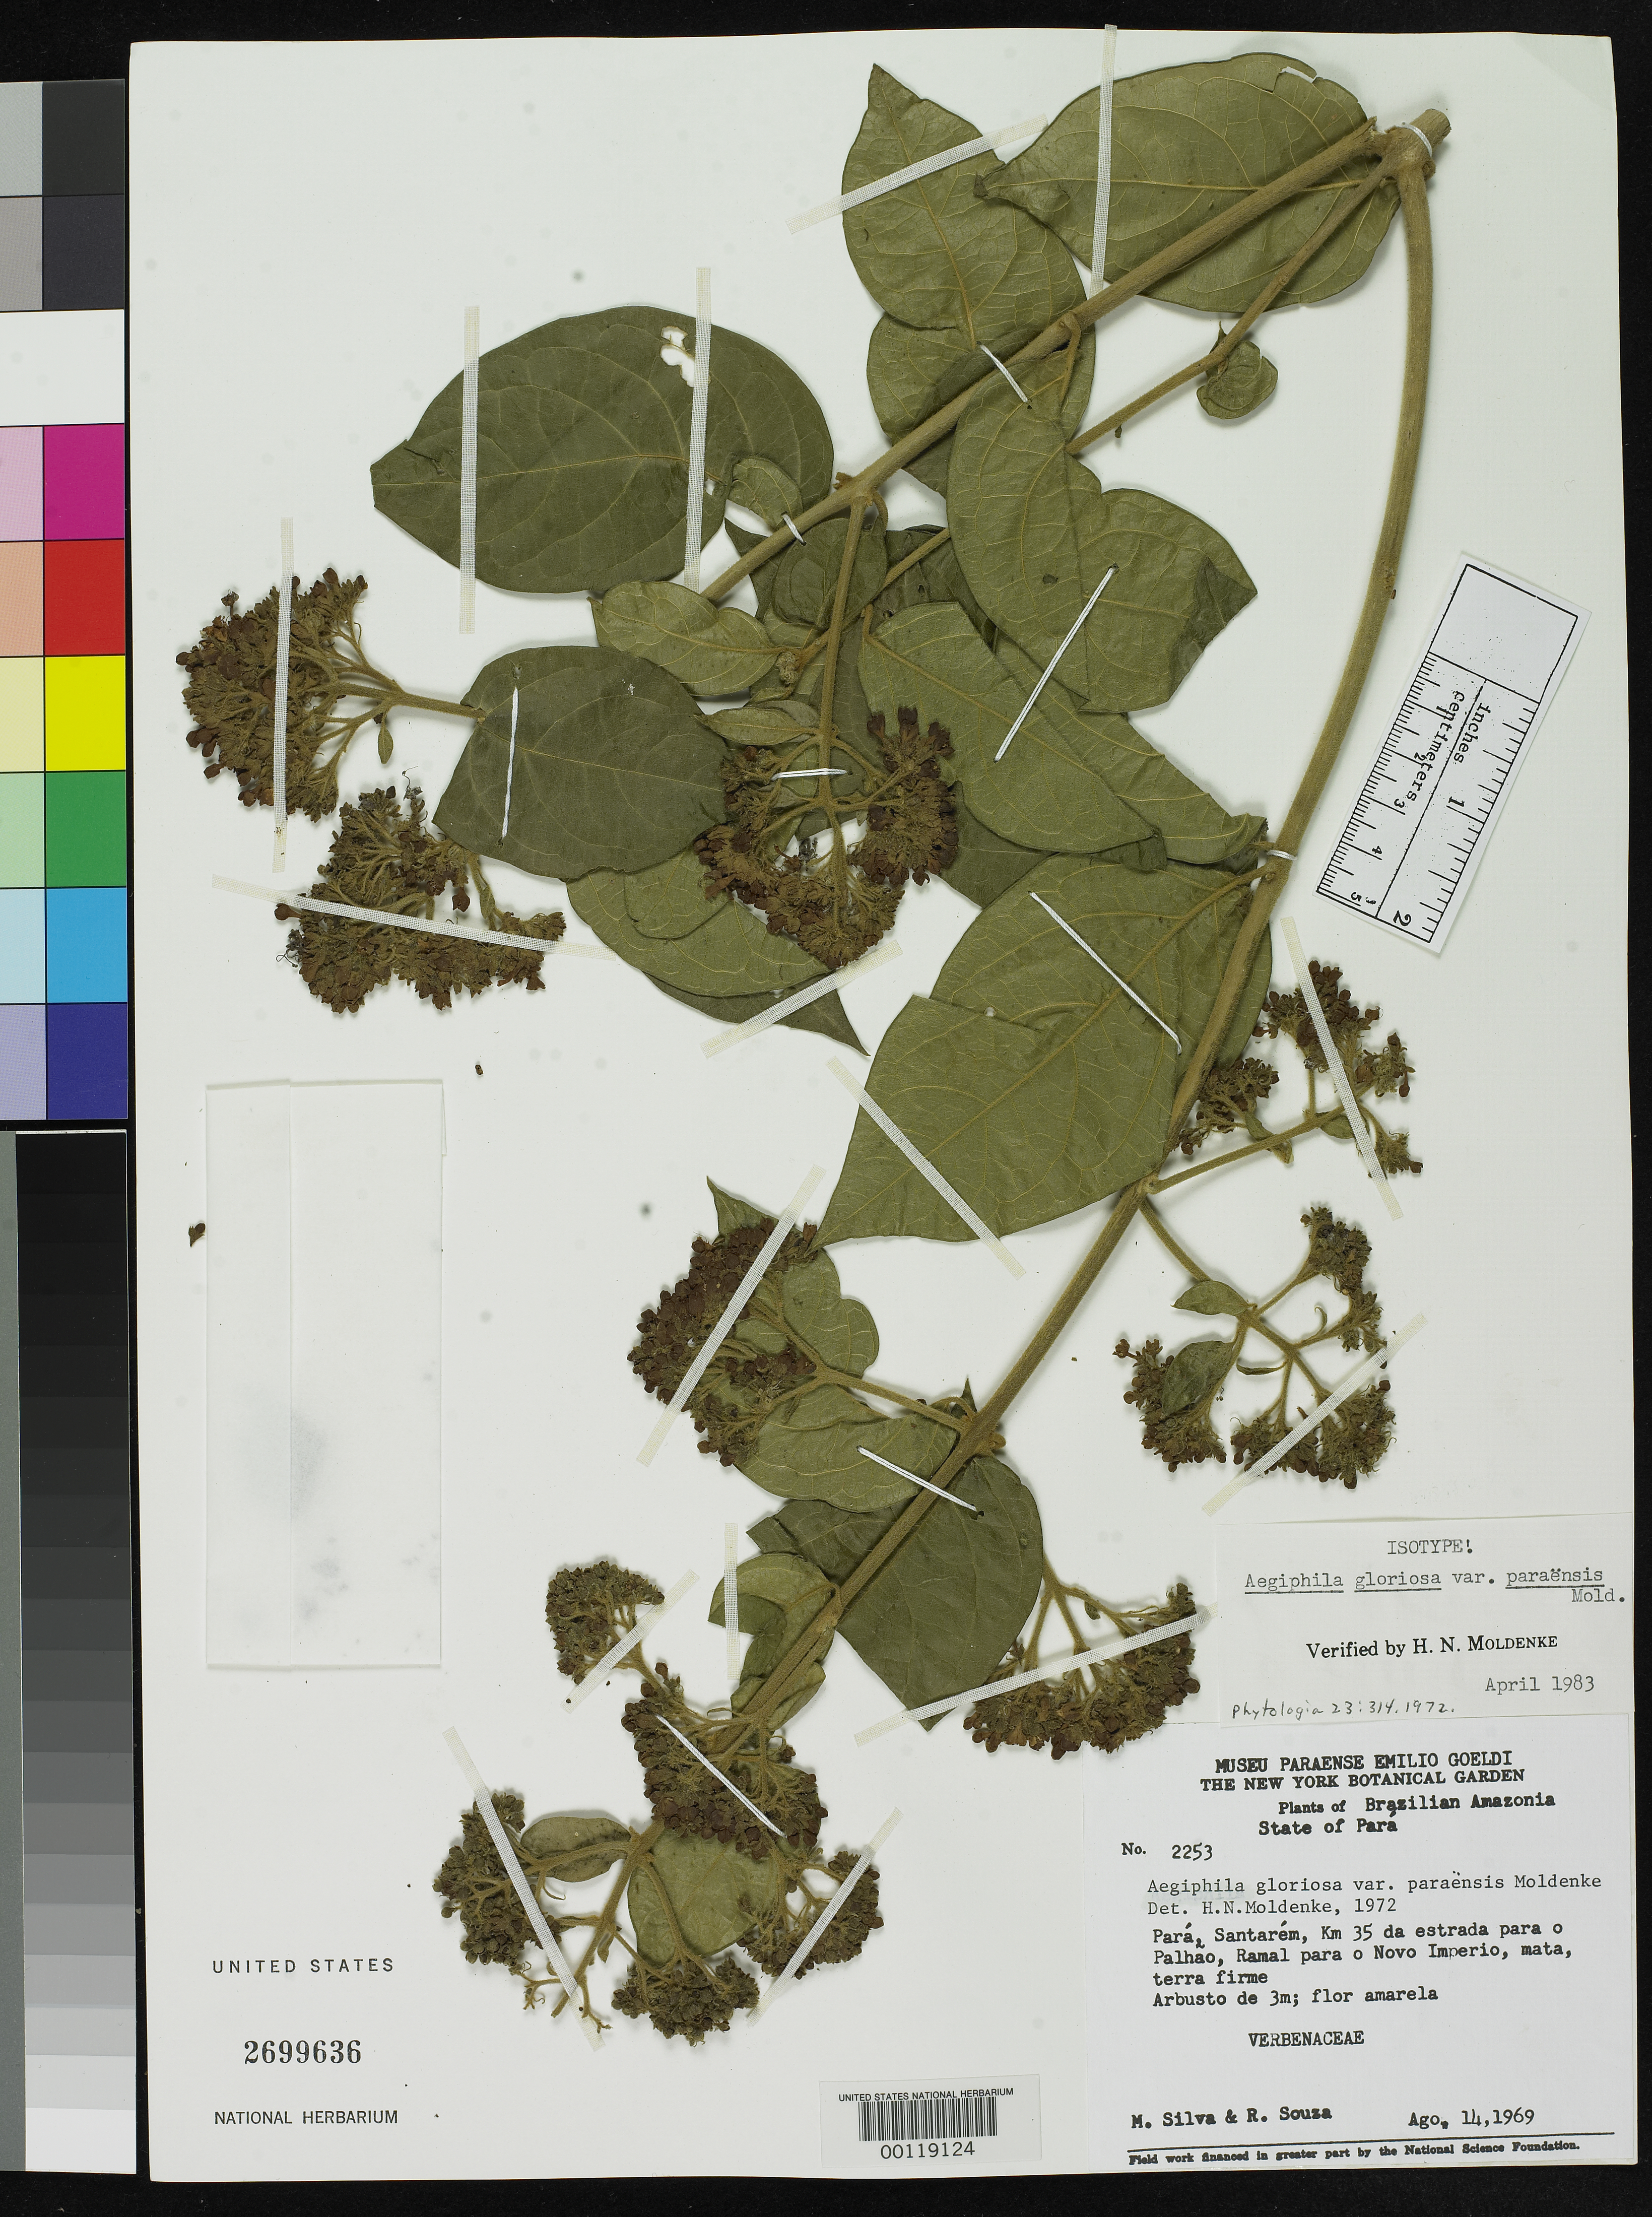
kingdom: Plantae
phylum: Tracheophyta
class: Magnoliopsida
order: Lamiales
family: Lamiaceae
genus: Aegiphila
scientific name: Aegiphila gloriosa var. paraensis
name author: Moldenke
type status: Isotype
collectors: M. Silva & R. Souza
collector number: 2253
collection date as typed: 14 Aug 1969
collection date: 1969-08-14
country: Brazil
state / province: Pará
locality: Santarem.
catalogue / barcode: US 2699636